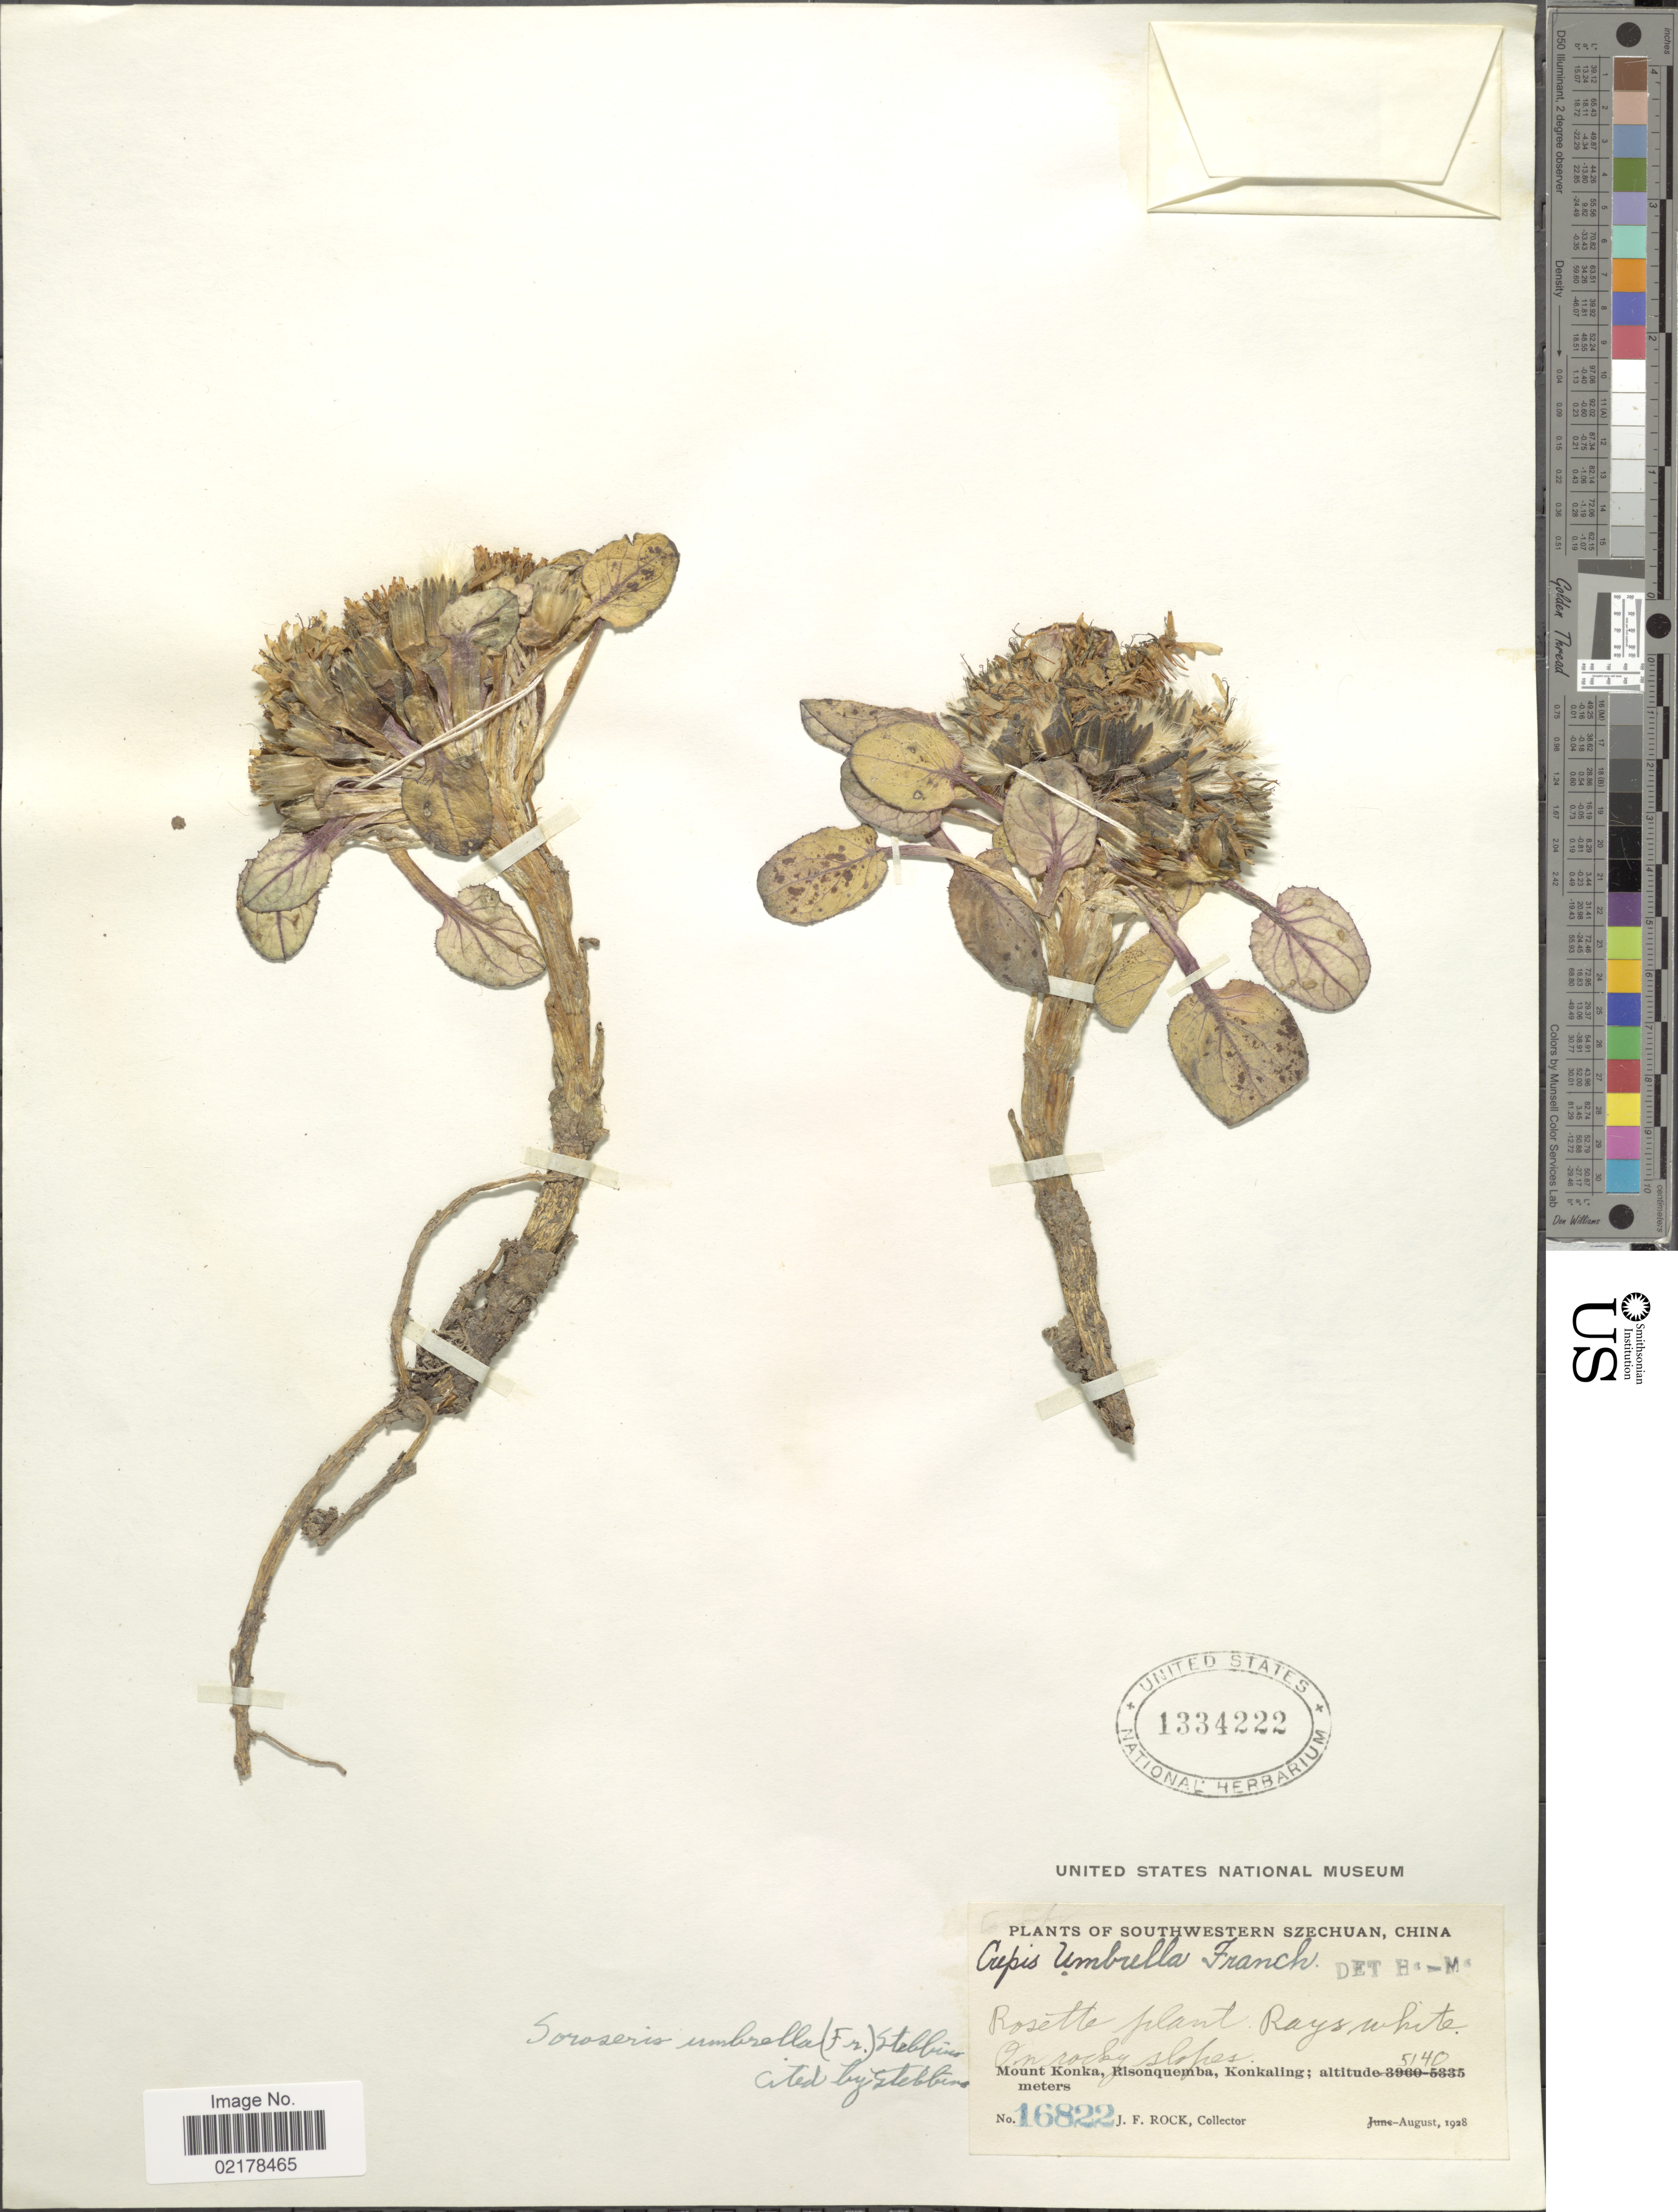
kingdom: Plantae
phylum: Tracheophyta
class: Magnoliopsida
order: Asterales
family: Asteraceae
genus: Soroseris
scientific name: Soroseris umbrella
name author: (Franch.) Stebbins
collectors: J. F. Rock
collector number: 16822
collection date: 1928-08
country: China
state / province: Sichuan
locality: Southwestern Szechuan, On rocky slopes, Mount Konka, Risonquemba, Konkaling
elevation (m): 5140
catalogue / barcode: US 1334222